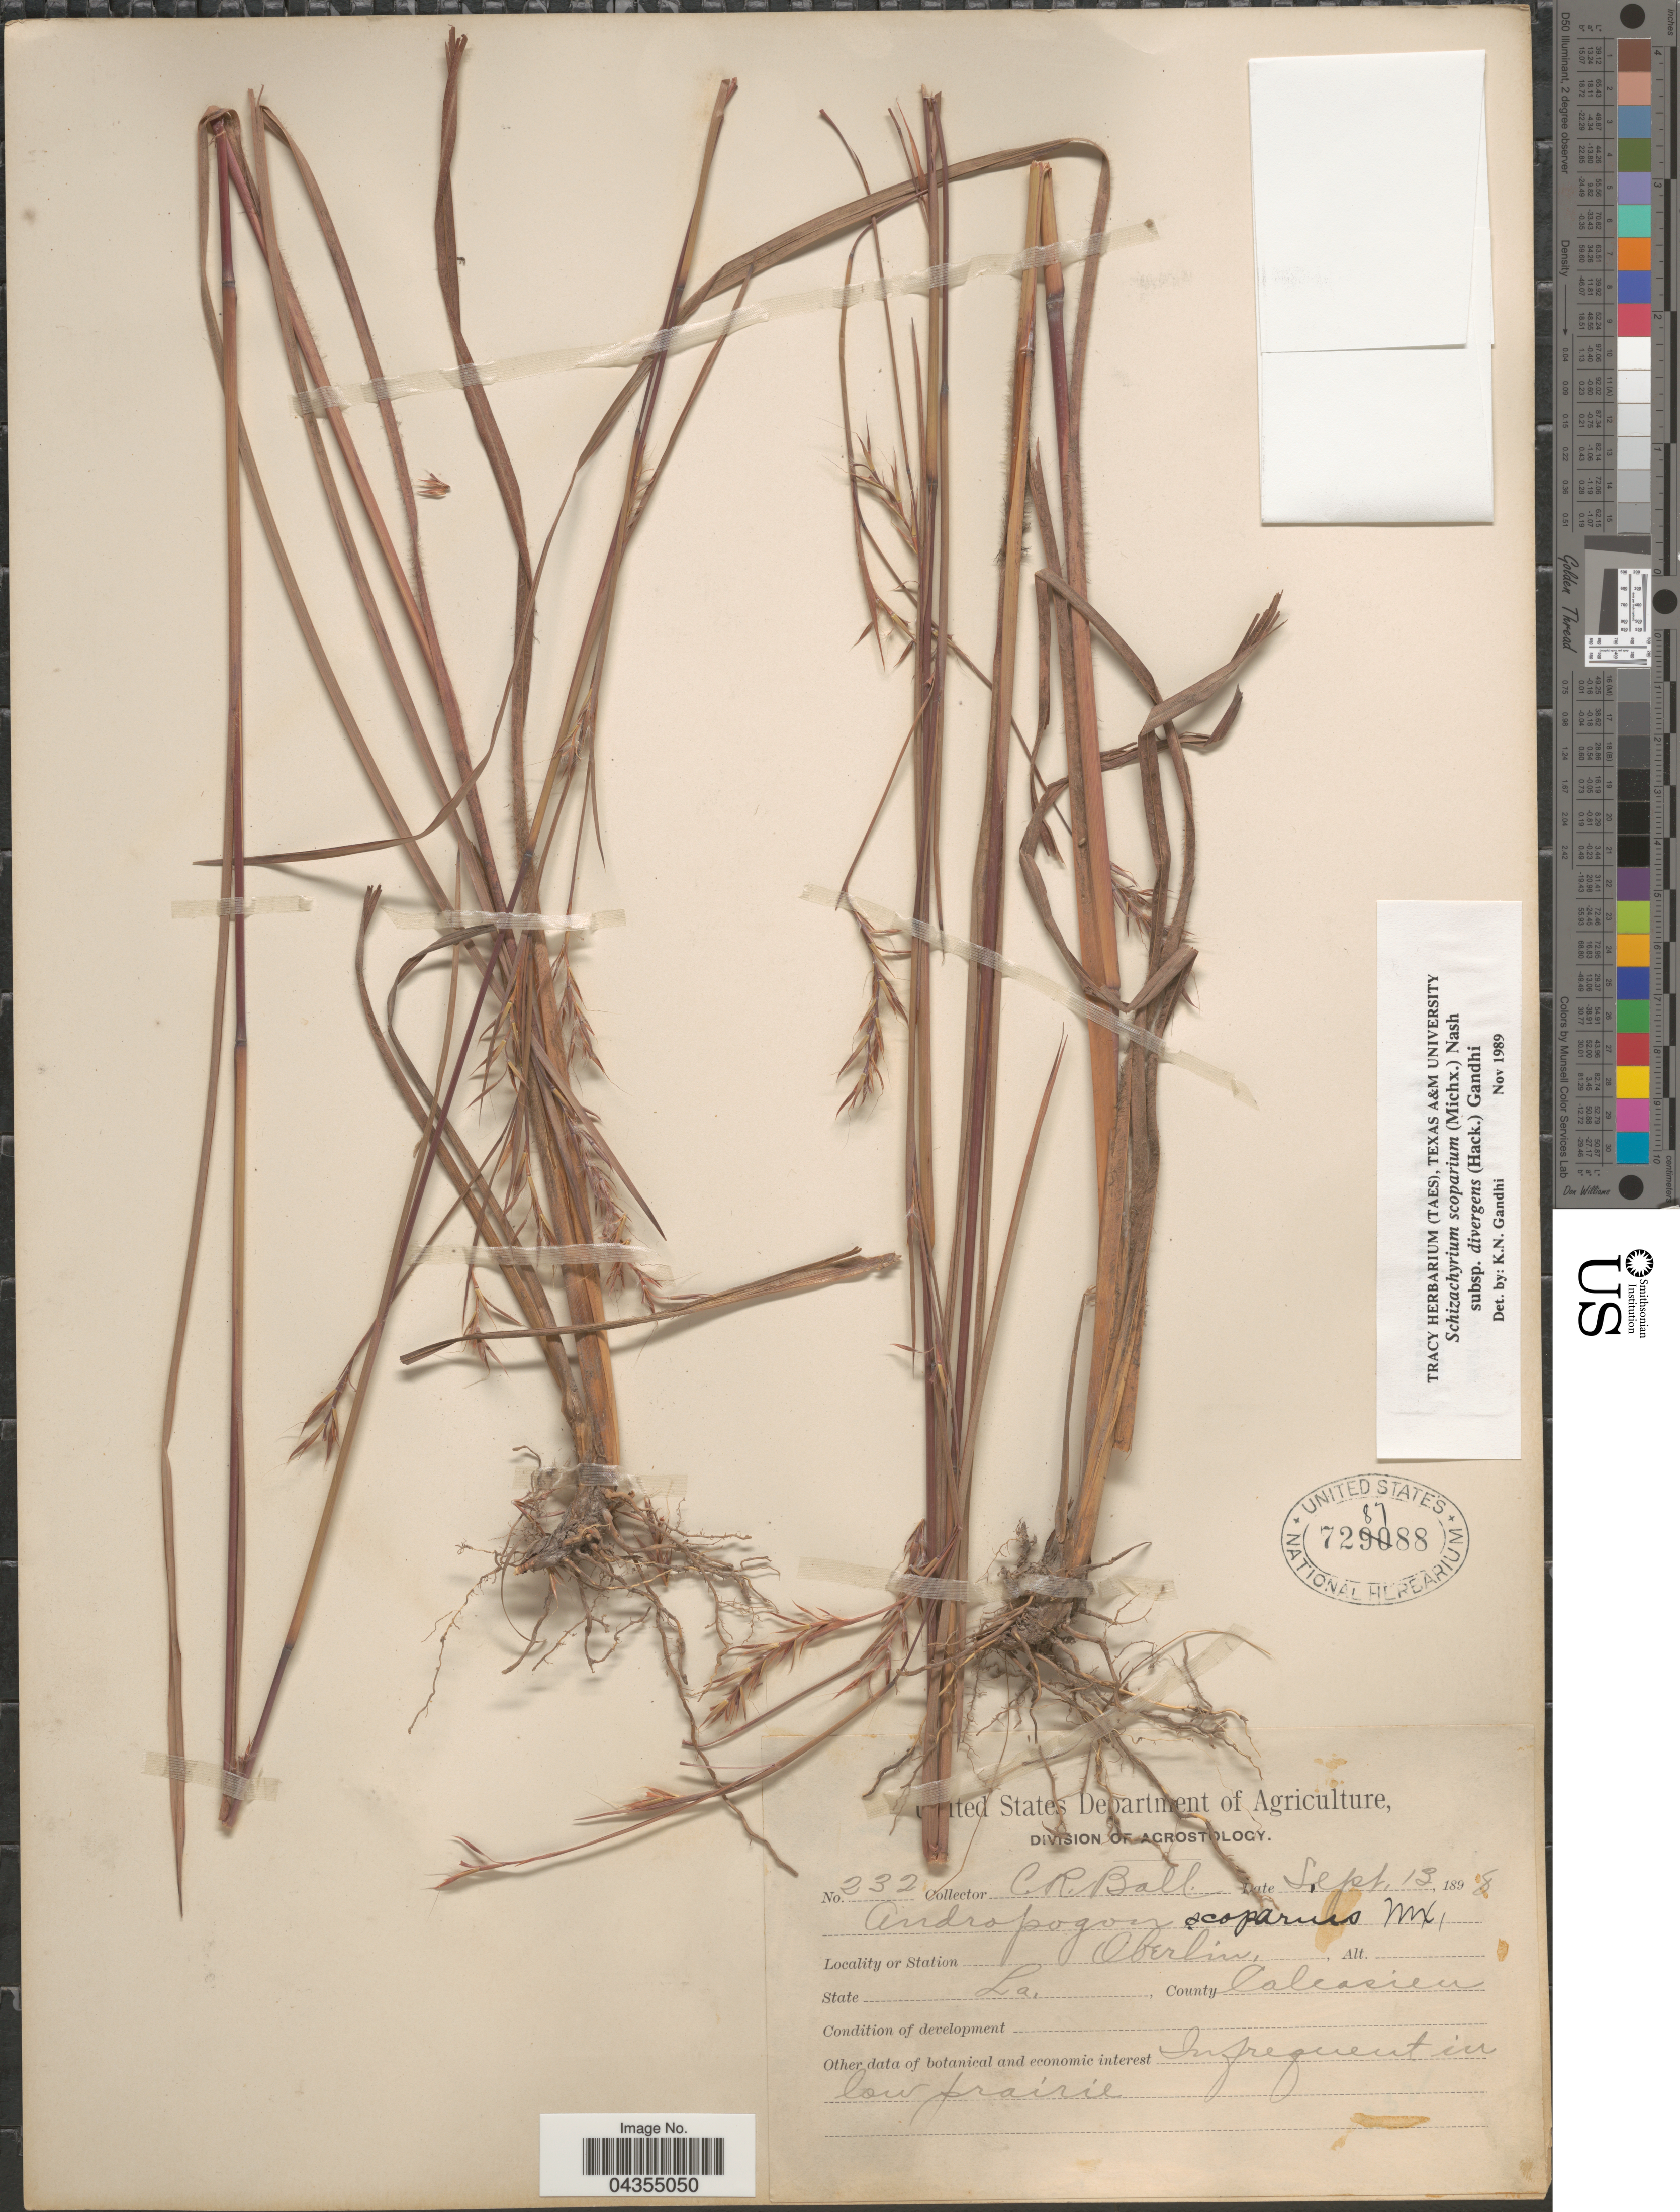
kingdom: Plantae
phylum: Tracheophyta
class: Liliopsida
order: Poales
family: Poaceae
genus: Schizachyrium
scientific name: Schizachyrium scoparium var. divergens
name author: (Hack.) Gould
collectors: C. R. Ball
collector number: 232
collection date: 1898-09-13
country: United States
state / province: Louisiana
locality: Station Oberlin. County Calcasieu.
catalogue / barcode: US 728788